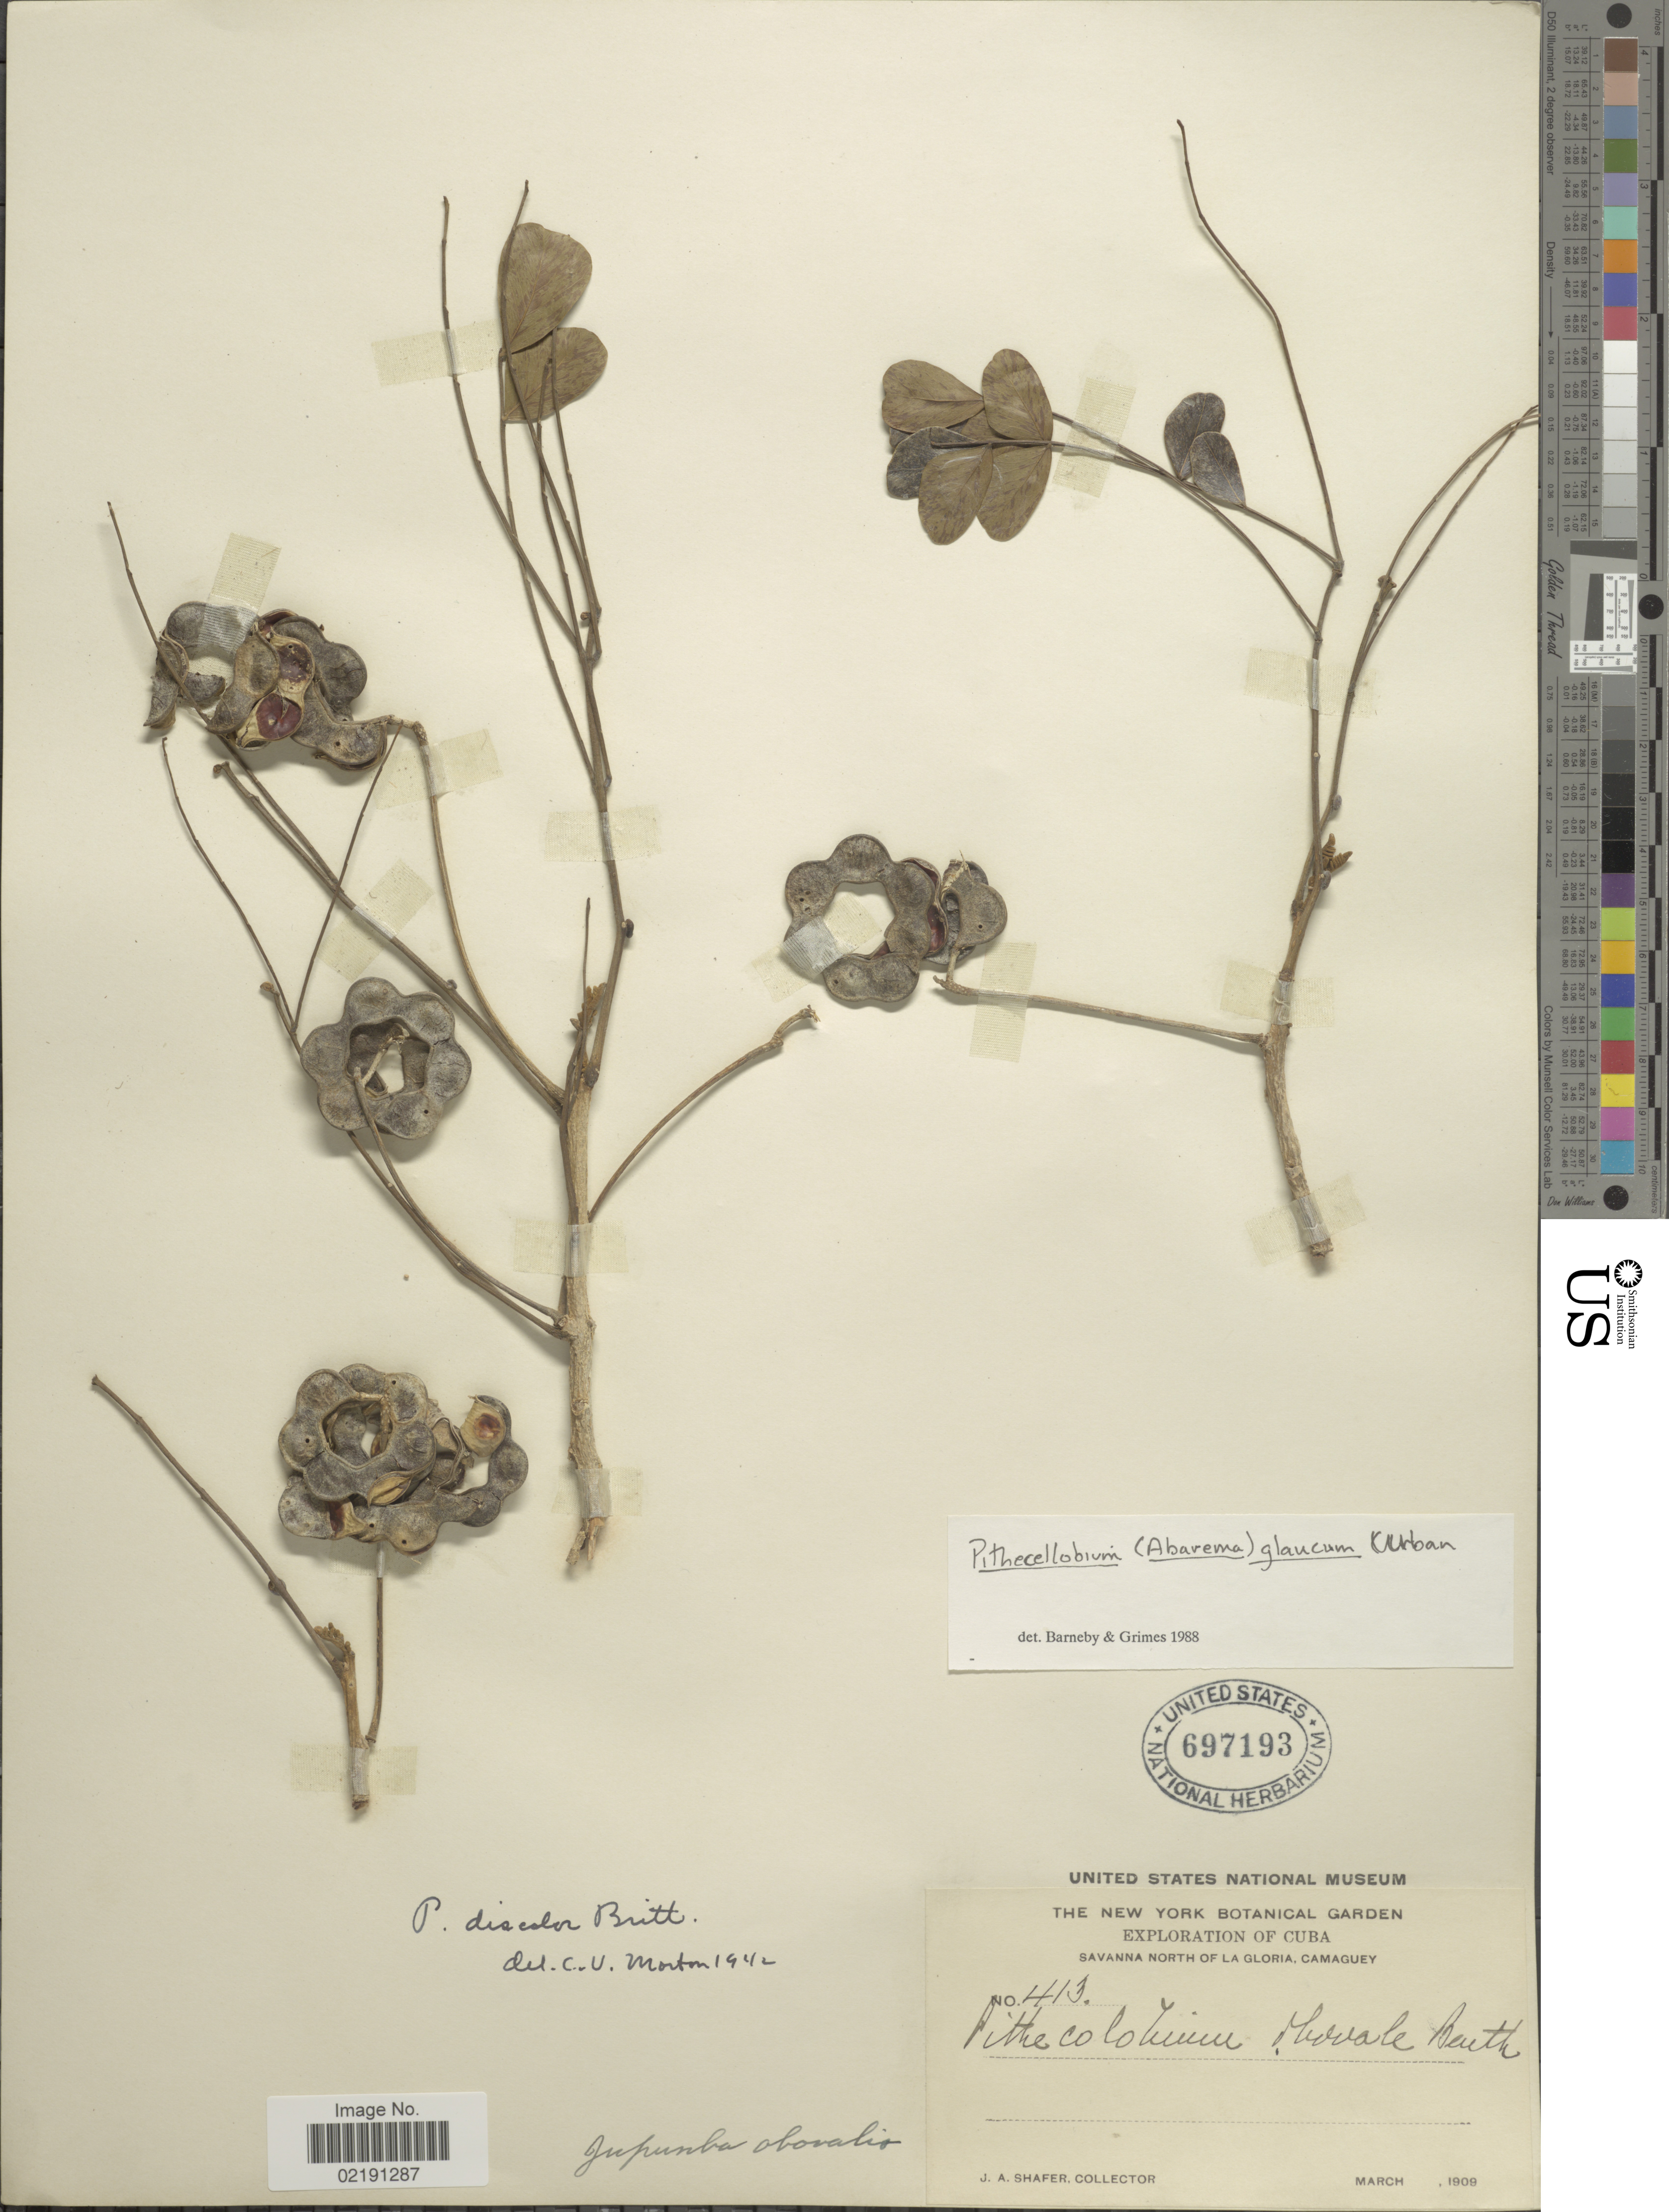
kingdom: Plantae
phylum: Tracheophyta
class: Magnoliopsida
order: Fabales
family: Fabaceae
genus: Pithecellobium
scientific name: Pithecellobium glaucum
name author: Urb.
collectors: J. A. Shafer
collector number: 413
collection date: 1909-03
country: Cuba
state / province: Camagüey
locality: Savanna North of La Gloria, Camaguey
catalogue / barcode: US 697193